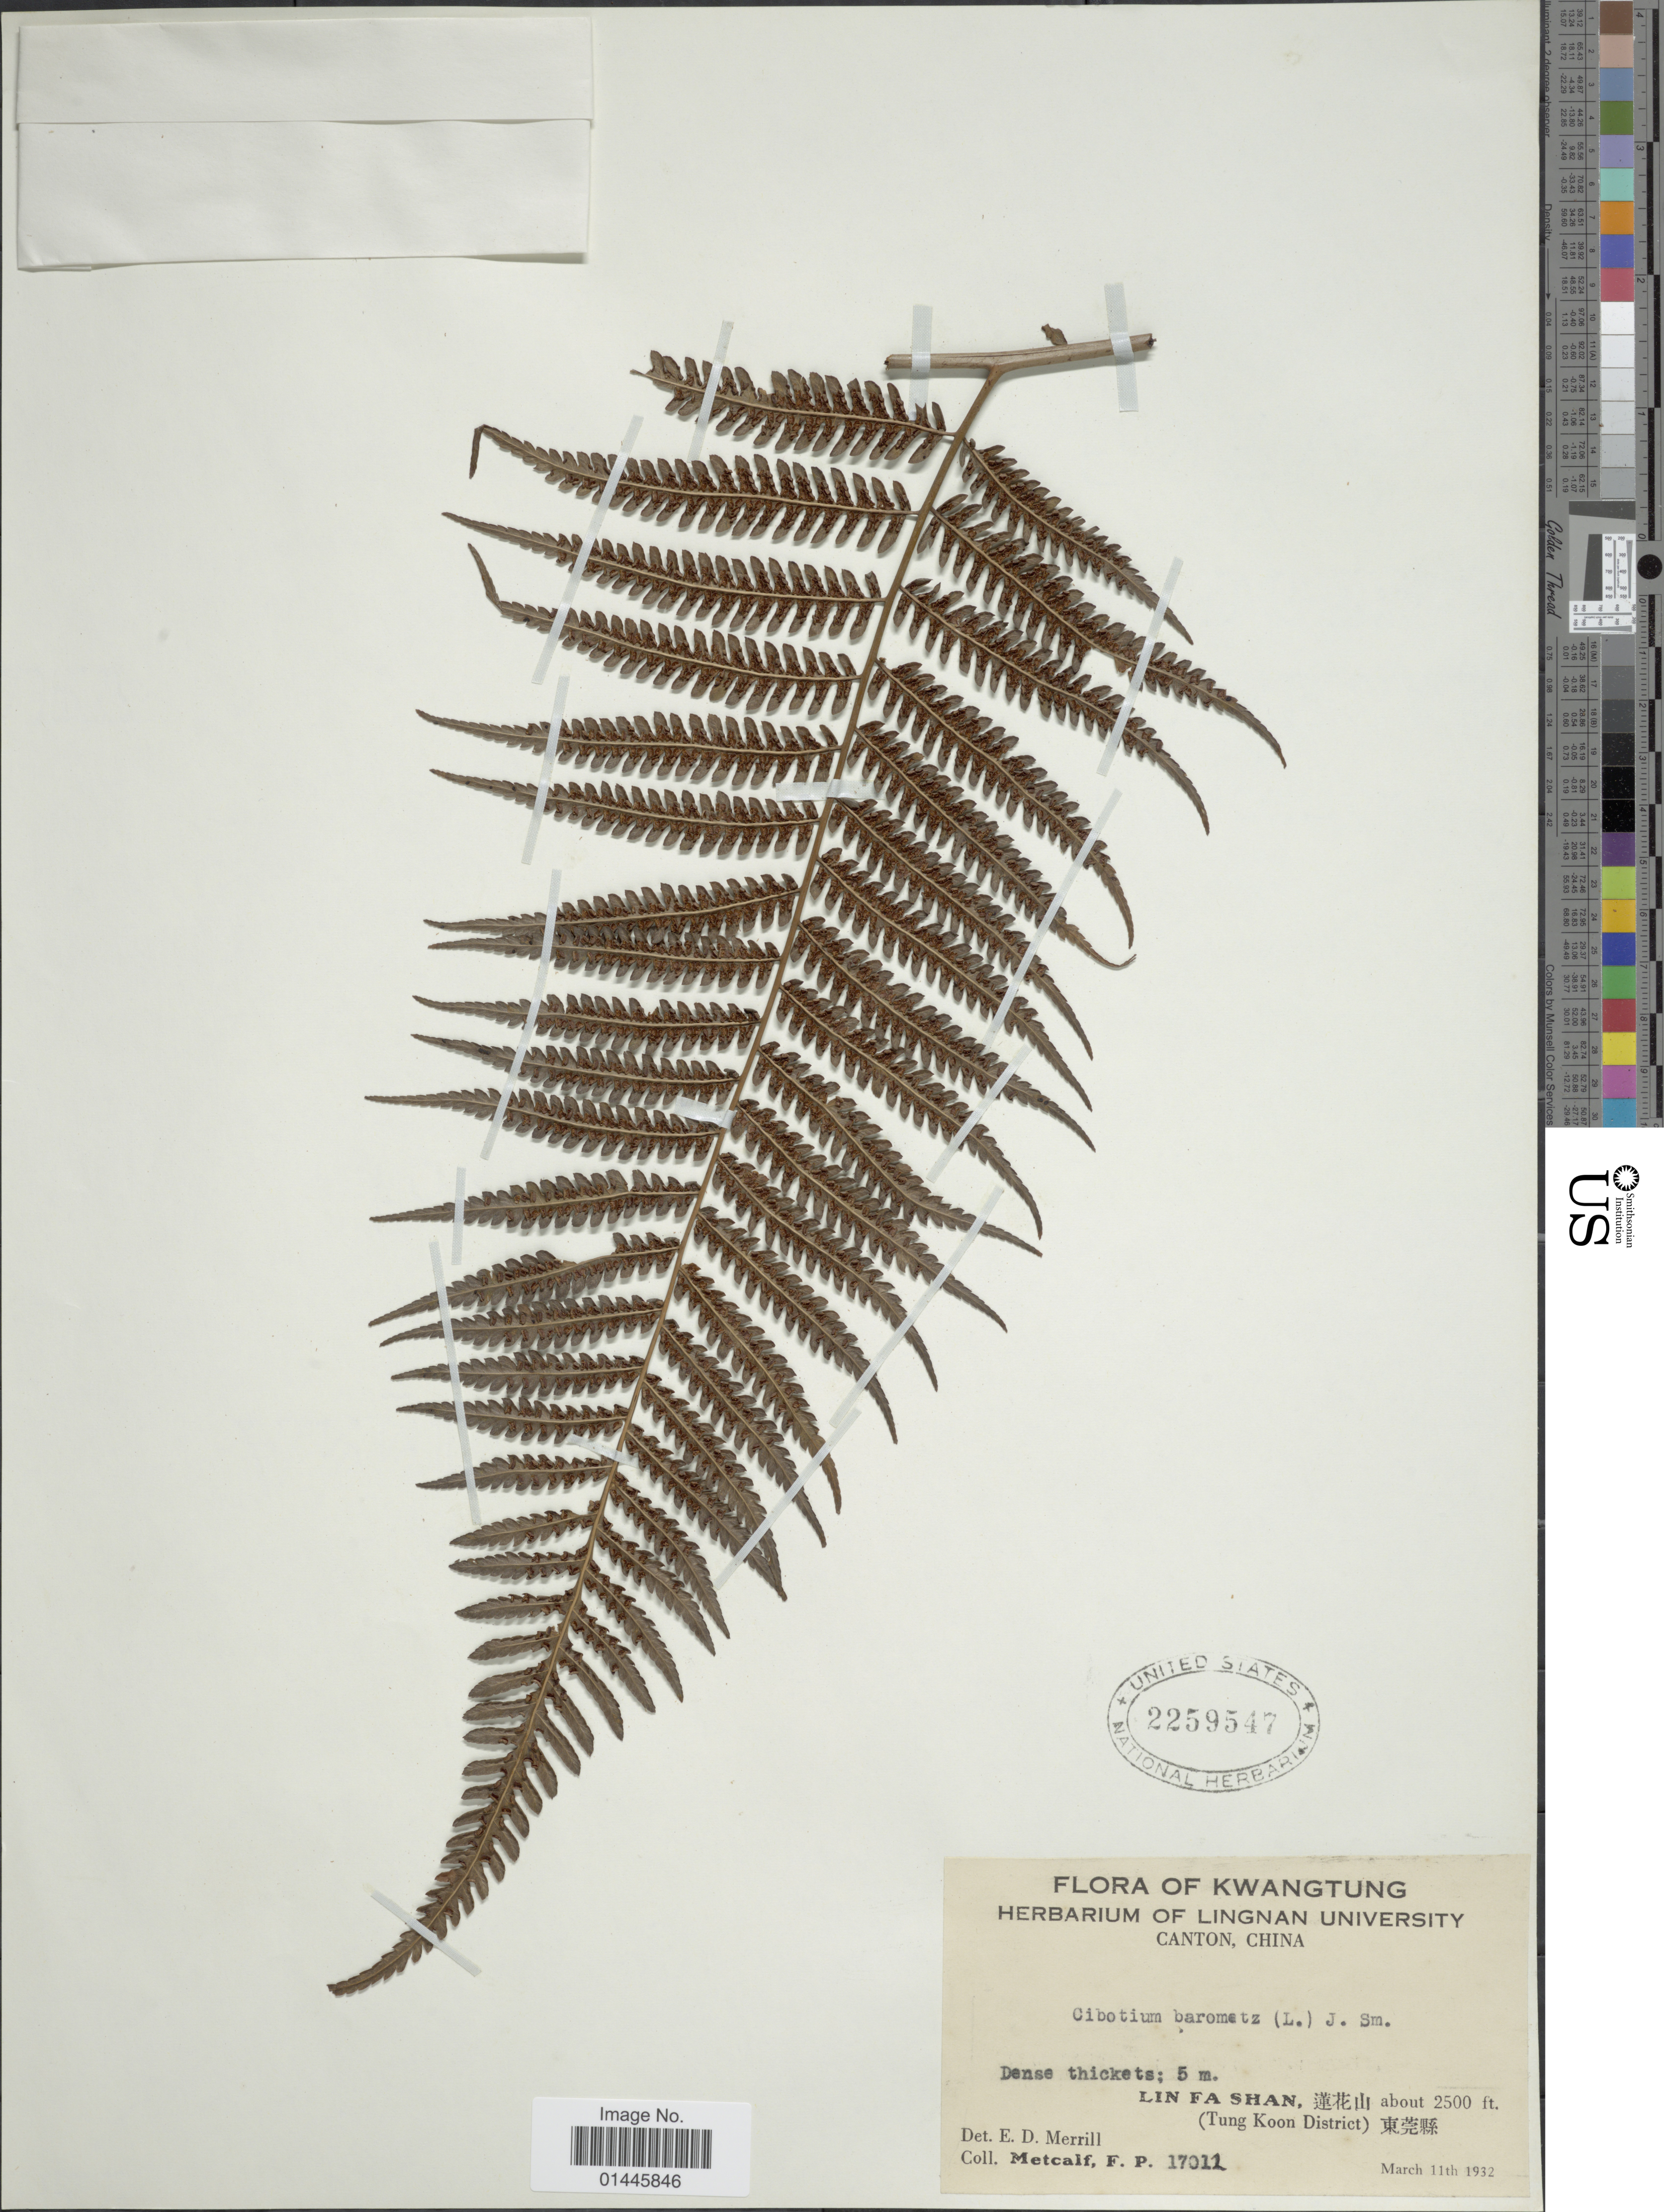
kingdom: Plantae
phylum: Tracheophyta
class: Polypodiopsida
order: Cyatheales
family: Cibotiaceae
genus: Cibotium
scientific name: Cibotium barometz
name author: (L.) J. Sm.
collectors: F. Metcalf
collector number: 17011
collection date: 1932-03-11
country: China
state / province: Guangdong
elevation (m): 762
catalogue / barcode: US 2259547